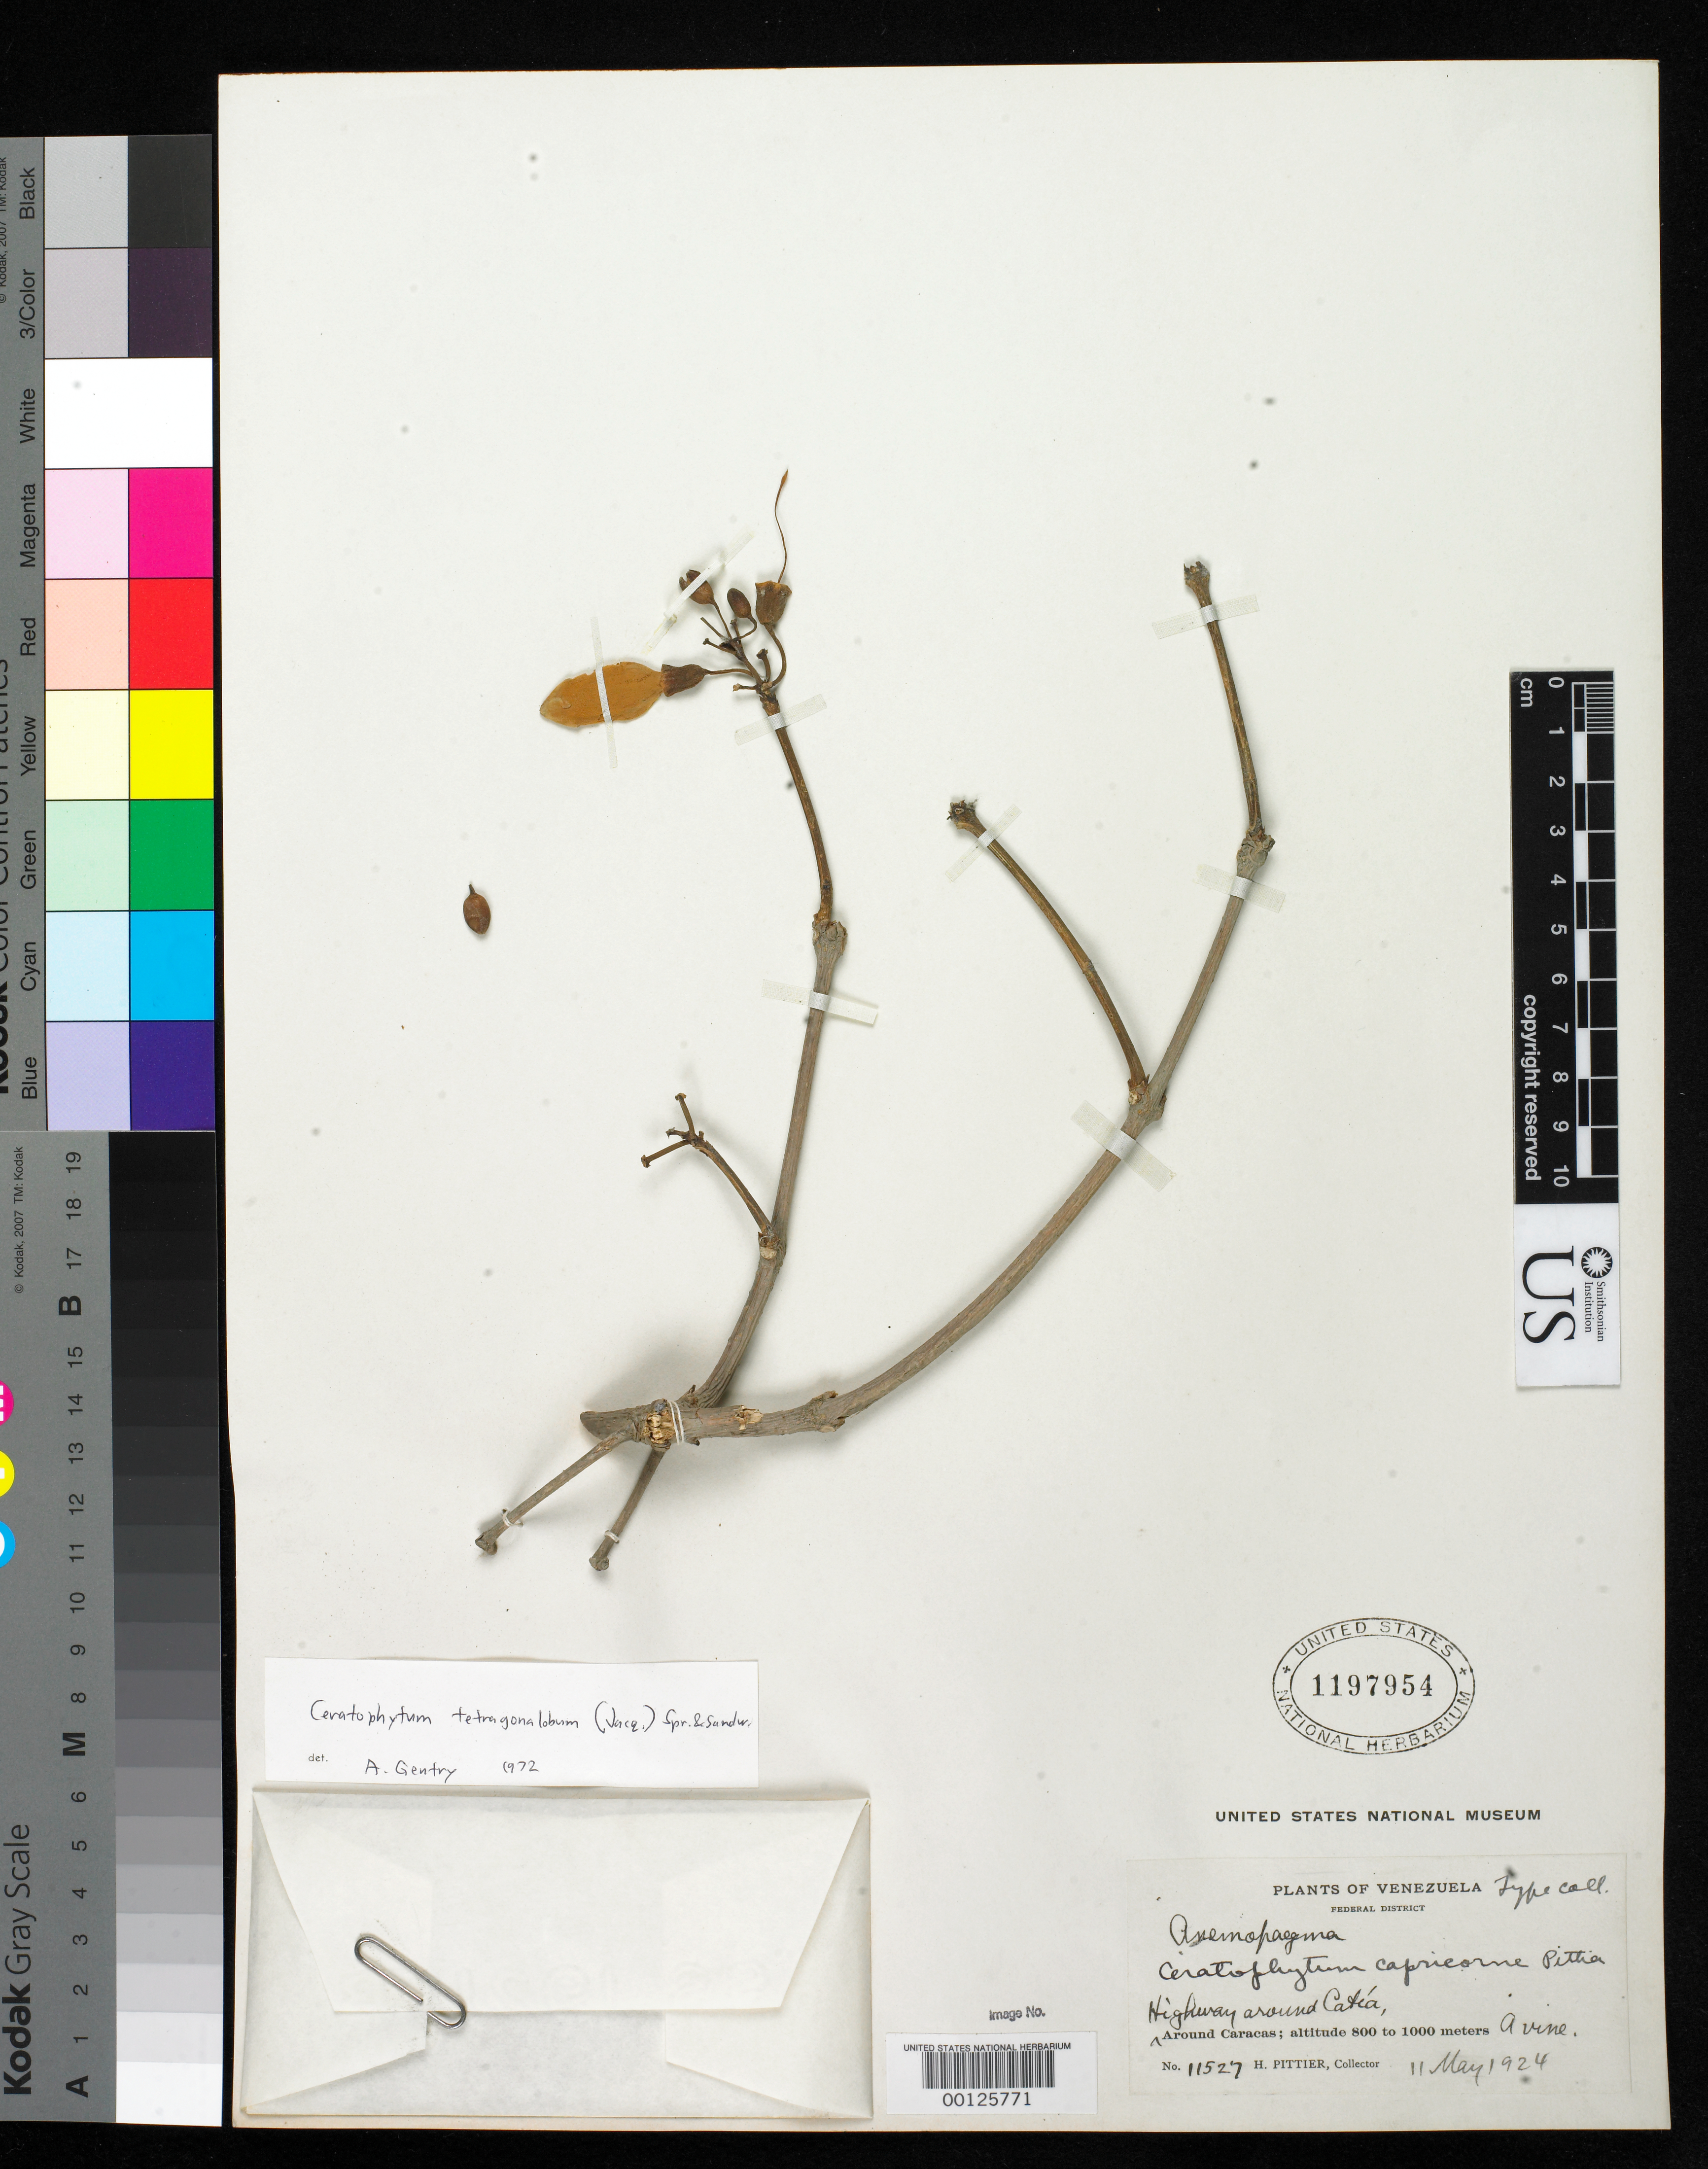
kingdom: Plantae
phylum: Tracheophyta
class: Magnoliopsida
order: Lamiales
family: Bignoniaceae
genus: Ceratophytum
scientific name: Ceratophytum capricorne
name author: Pittier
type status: Isotype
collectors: H. F. Pittier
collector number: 11527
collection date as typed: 11 May 1924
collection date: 1924-05-11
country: Venezuela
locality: Between Catia & Blandin, road from Caracas to La Guaira.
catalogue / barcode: US 1197954